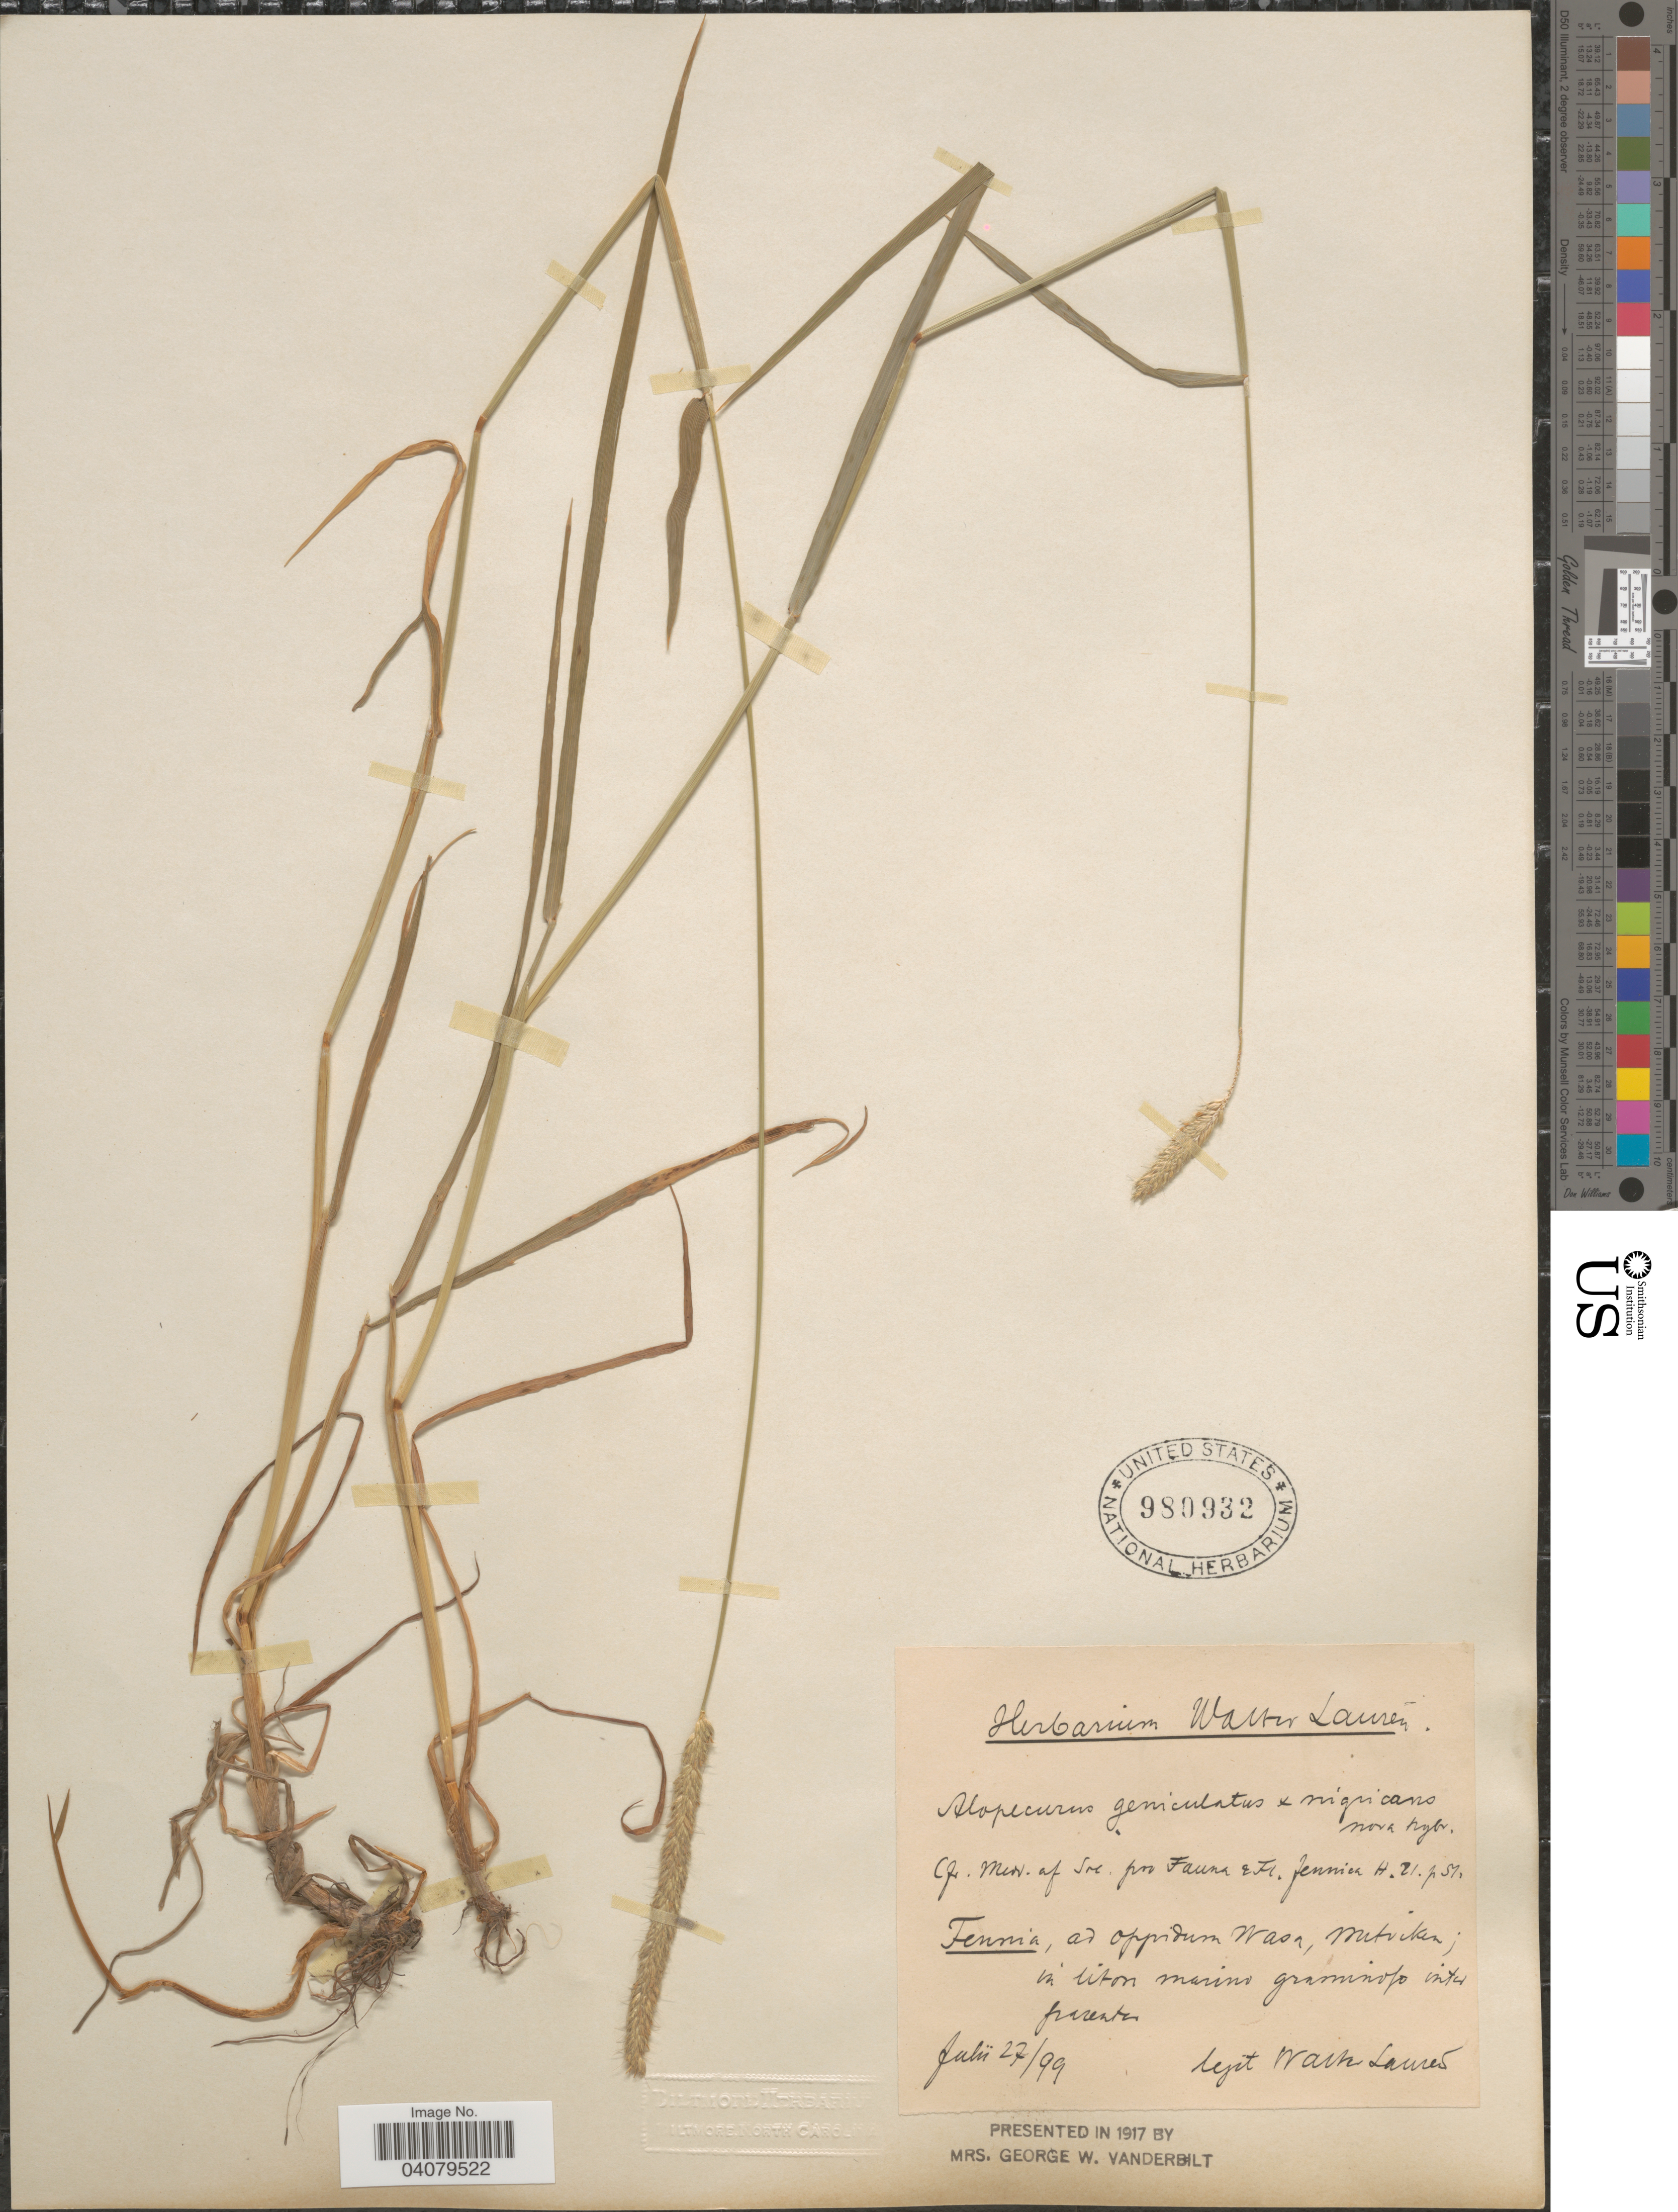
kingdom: Plantae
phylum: Tracheophyta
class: Liliopsida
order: Poales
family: Poaceae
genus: Alopecurus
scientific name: Alopecurus geniculatus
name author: L.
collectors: W. Lauren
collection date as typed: Transcribed d/m/y: 27/7/99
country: Finland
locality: Fennia, ad oppidum Wasa, Metviken; in litor marino graminosis inter parentes.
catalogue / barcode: US 980932